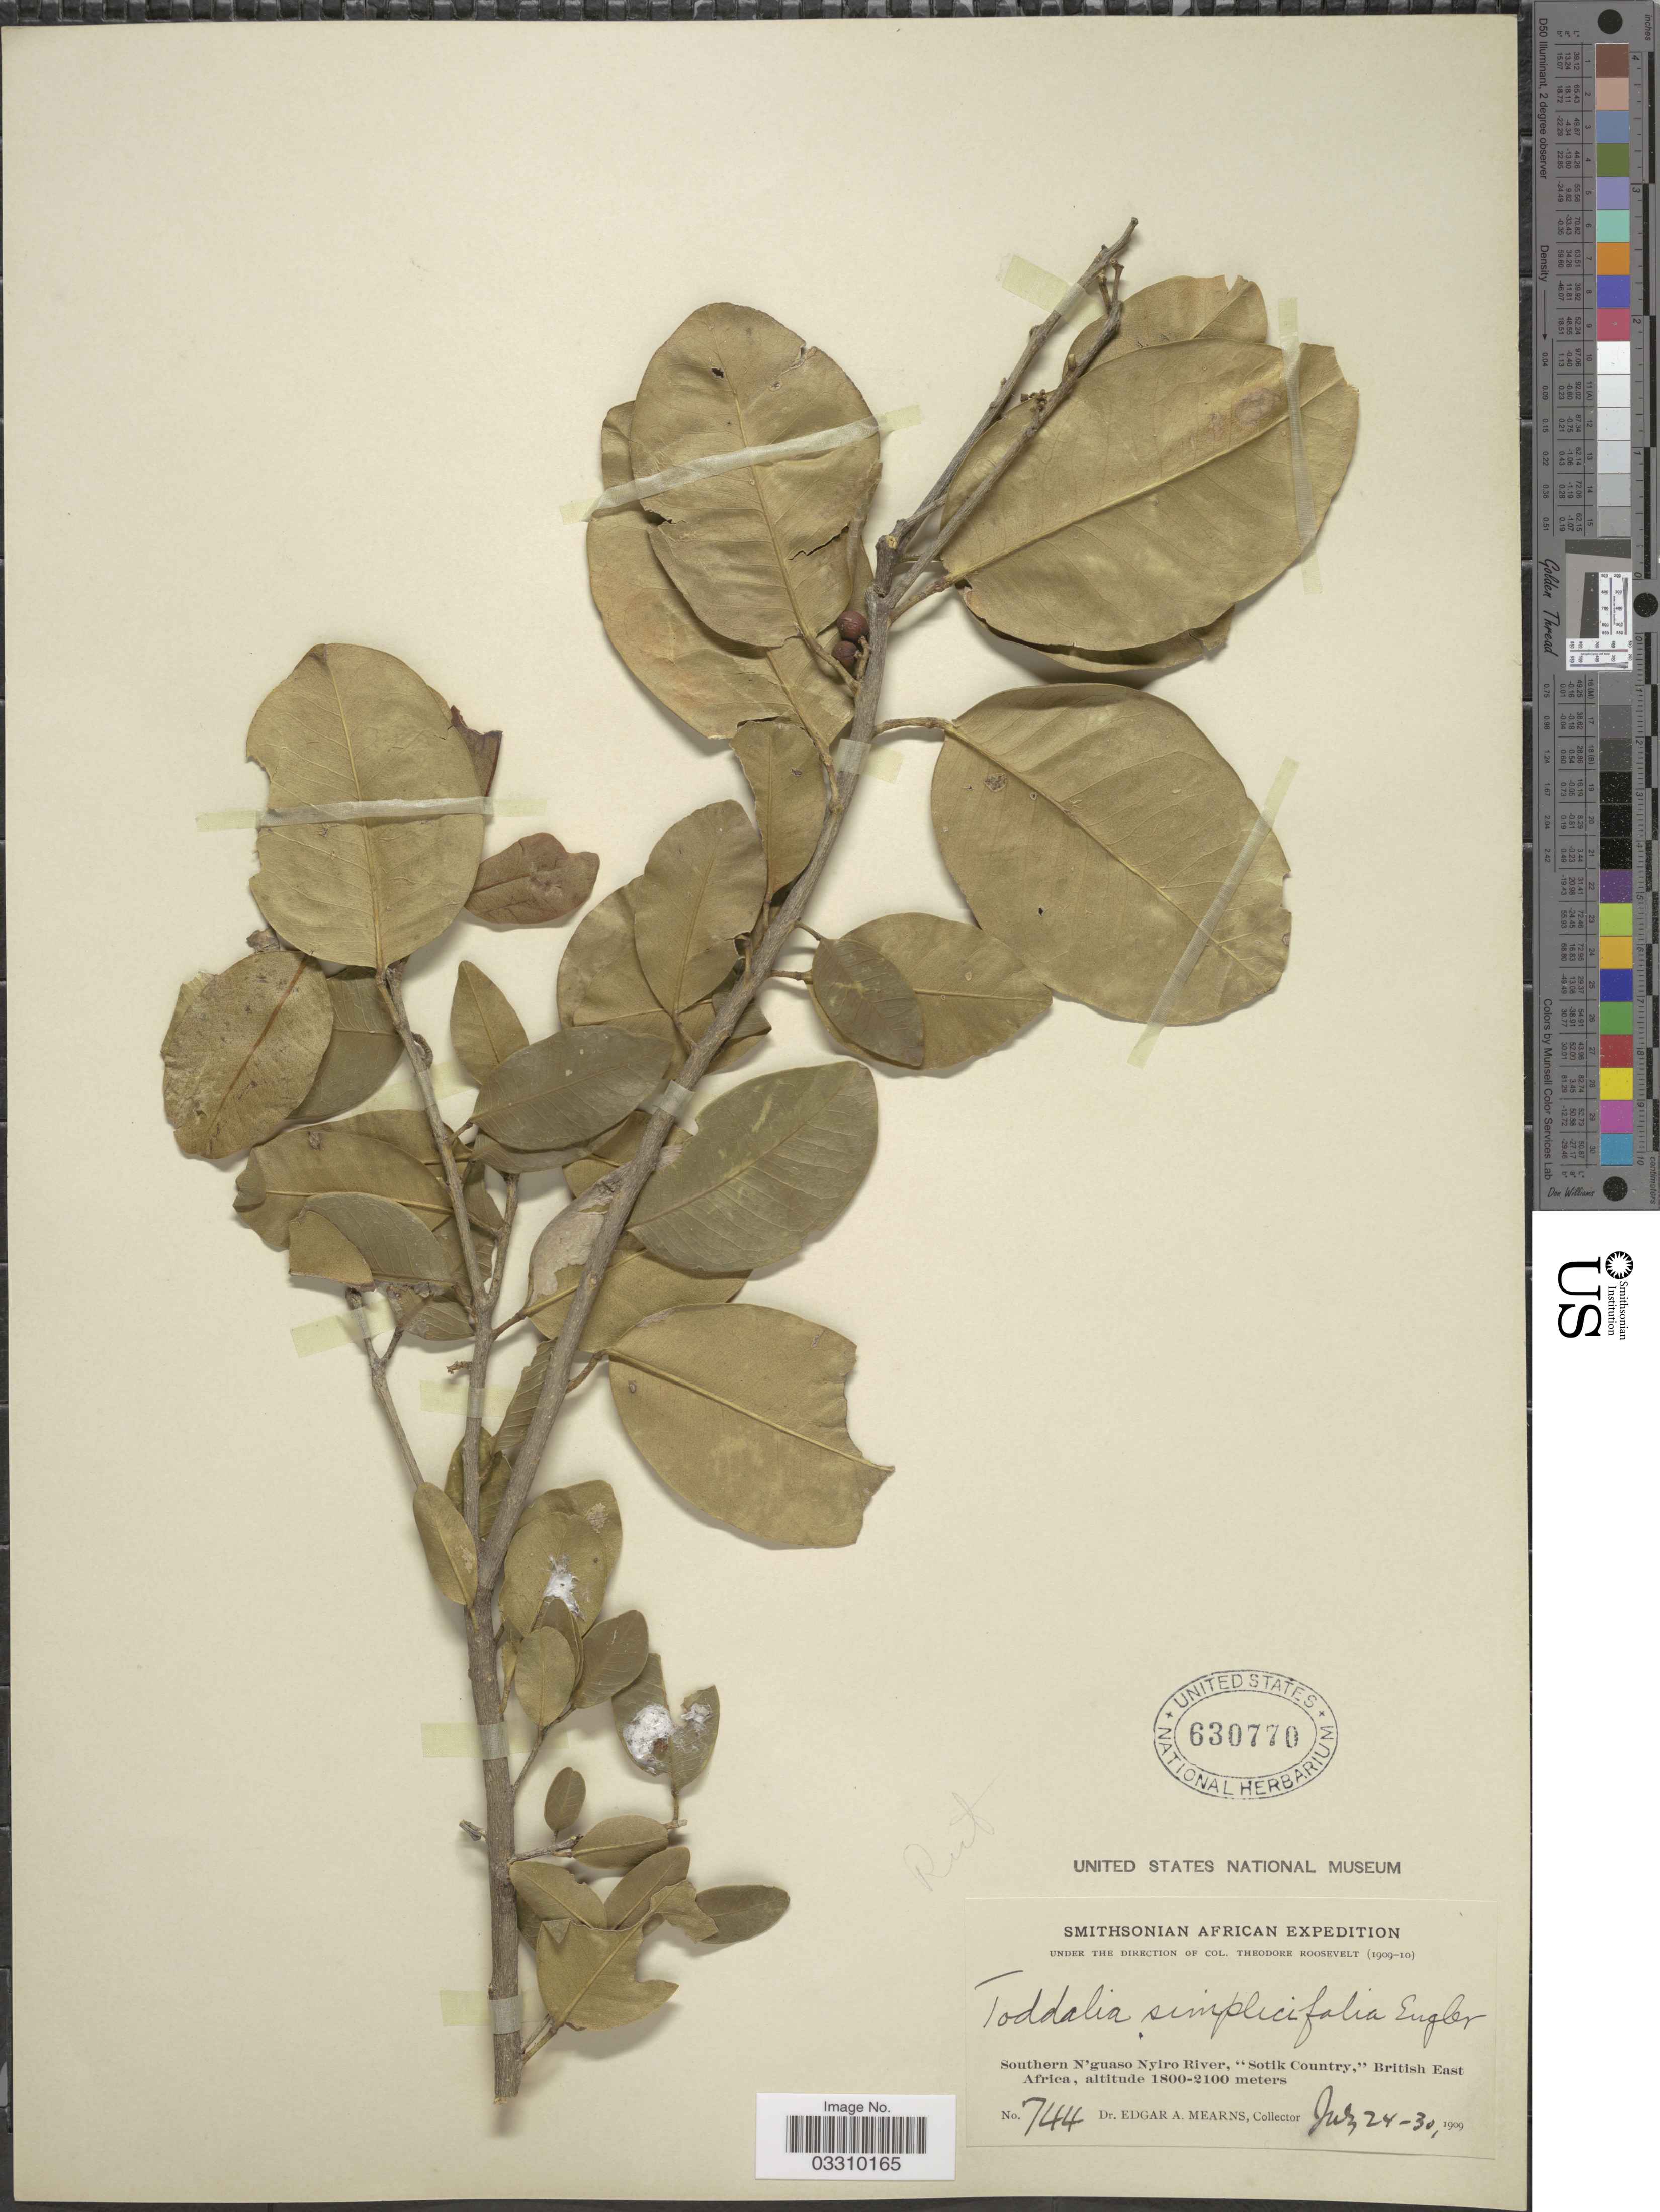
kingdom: Plantae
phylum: Tracheophyta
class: Magnoliopsida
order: Sapindales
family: Rutaceae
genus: Vepris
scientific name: Vepris simplicifolia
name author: (I. Verd.) Mziray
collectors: E. A. Mearns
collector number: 744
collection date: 1909-07-24/1909-07-30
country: Kenya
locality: Southern N'guaso Nyiro River, "Sotik Country", British East Africa.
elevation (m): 1800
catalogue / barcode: US 630770